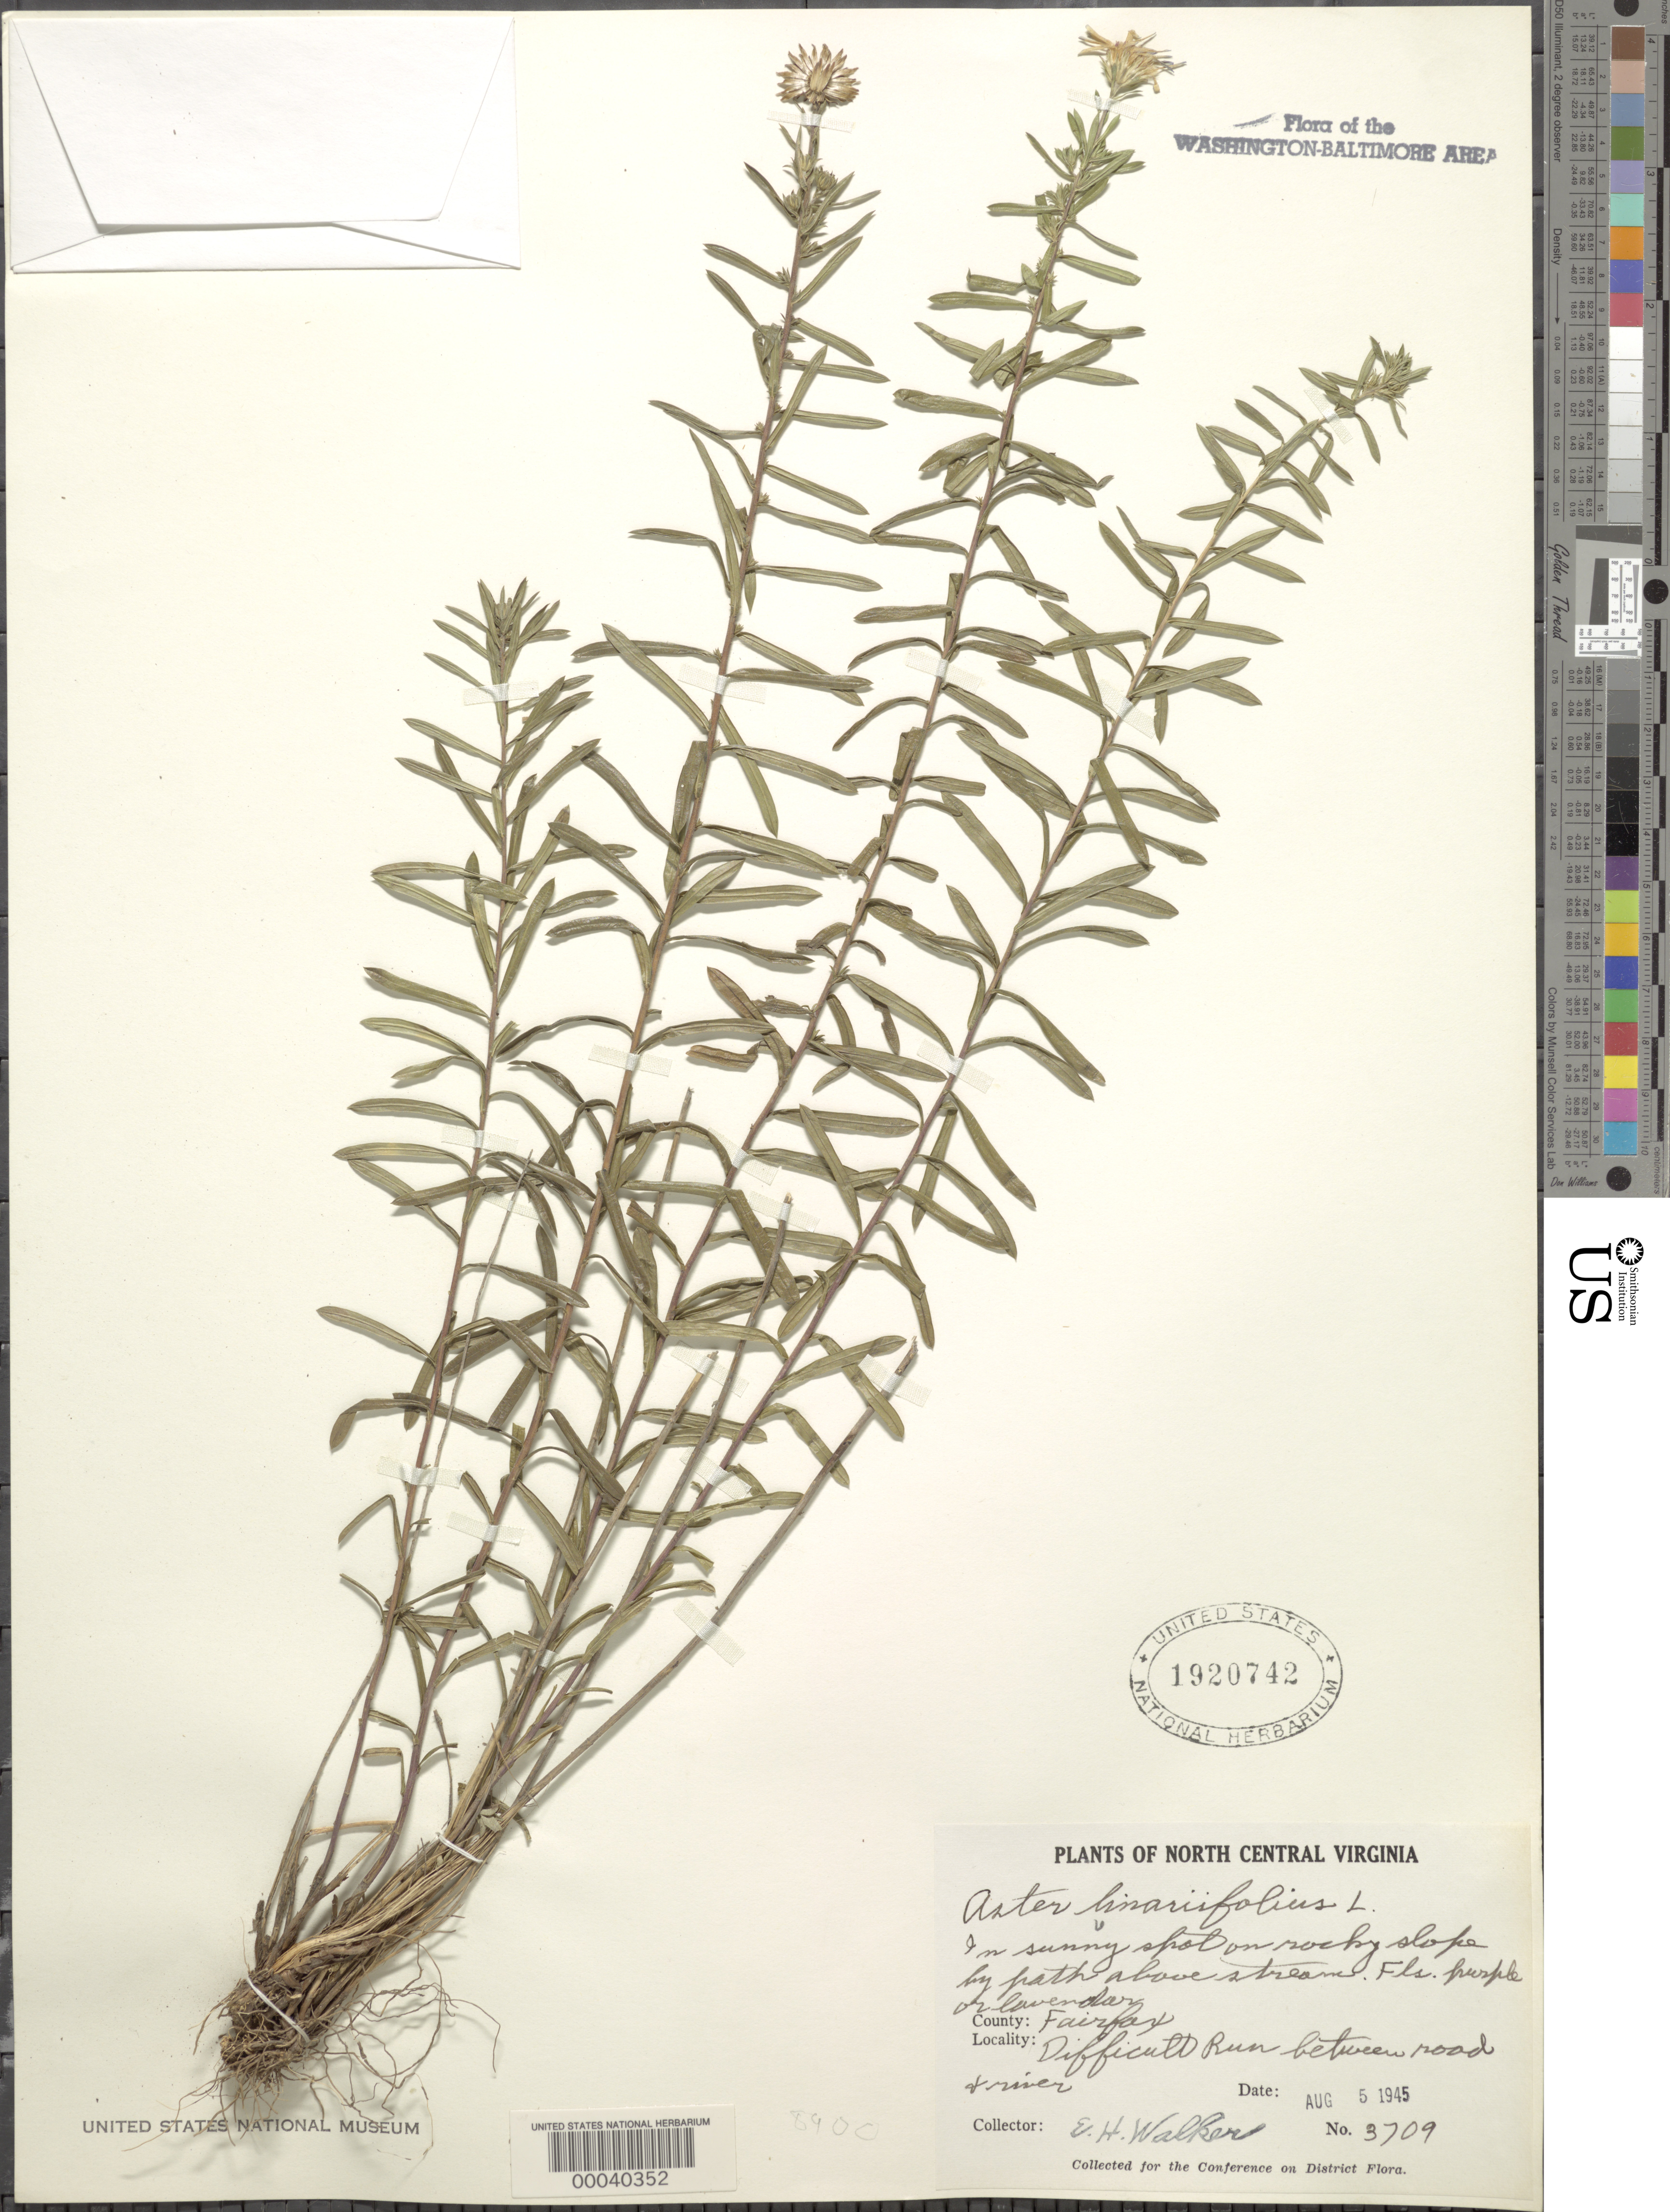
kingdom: Plantae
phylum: Tracheophyta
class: Magnoliopsida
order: Asterales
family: Asteraceae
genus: Ionactis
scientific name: Ionactis linariifolia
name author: (L.) Greene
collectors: E. H. Walker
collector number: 3709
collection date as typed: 05 Aug 1945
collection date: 1945-08-05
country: United States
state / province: Virginia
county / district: Fairfax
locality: Difficult Run C. & O. Canal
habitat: Sunny rocky slope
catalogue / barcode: US 1920742